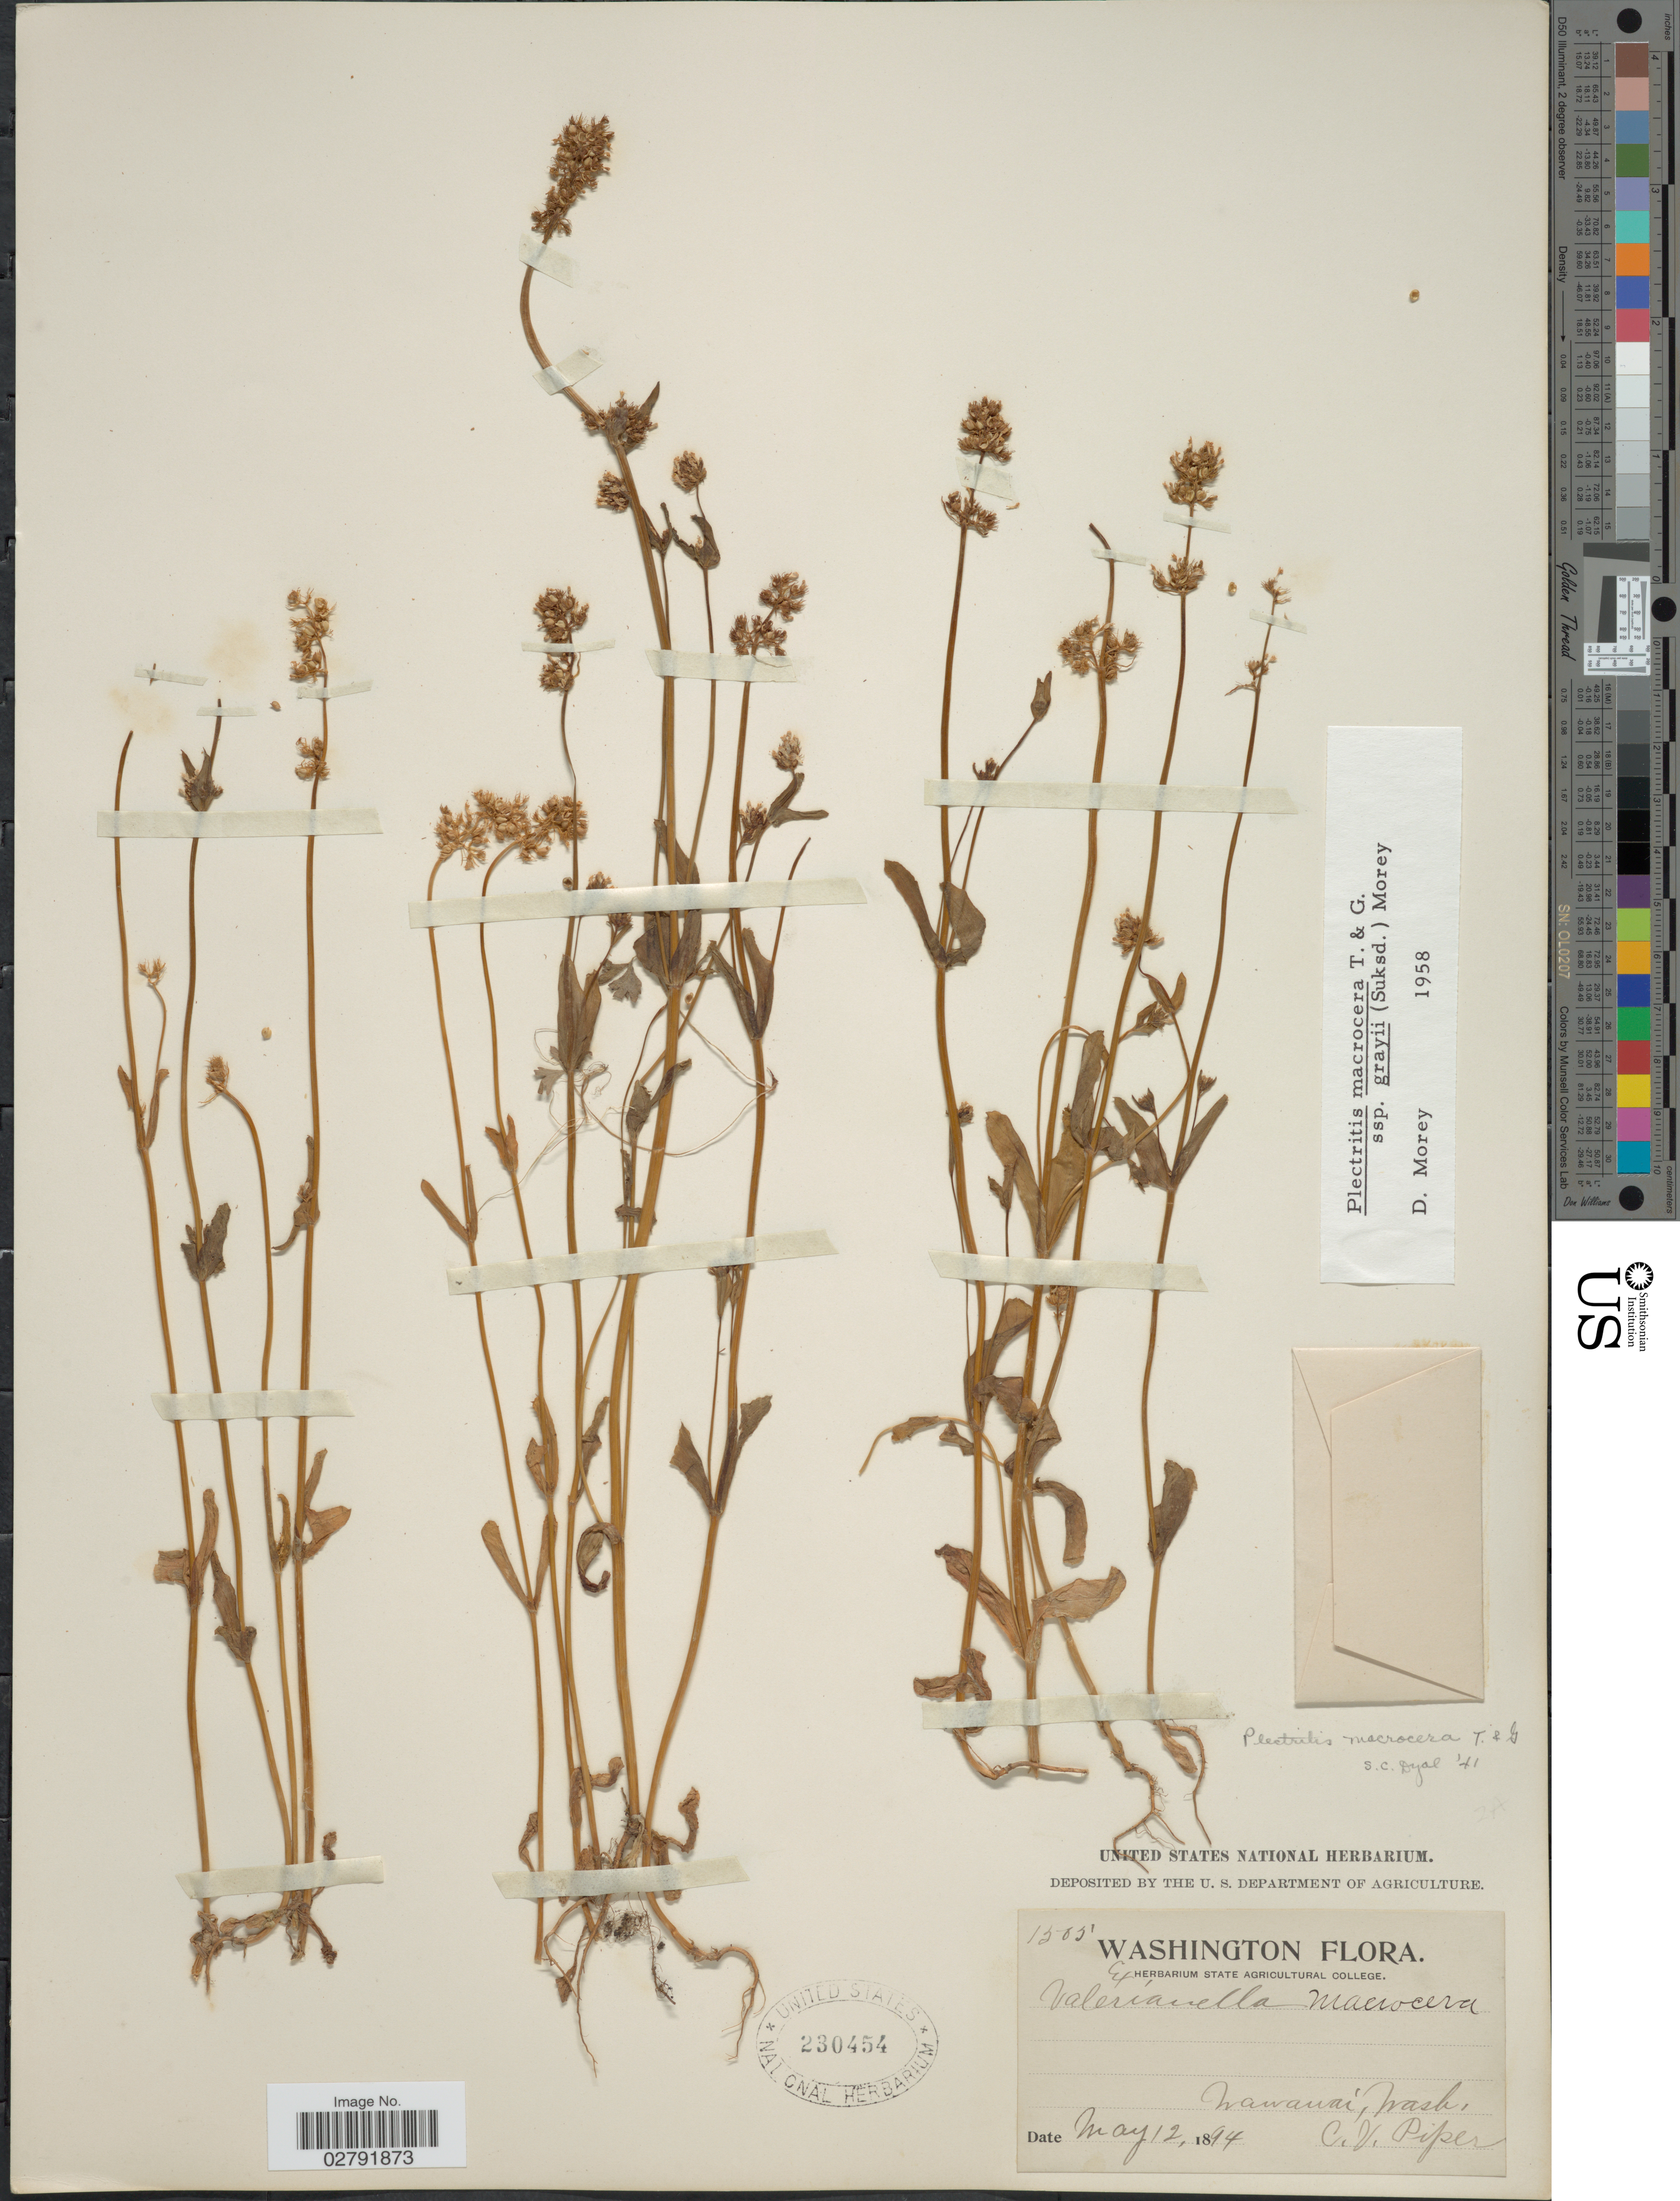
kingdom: Plantae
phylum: Tracheophyta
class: Magnoliopsida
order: Dipsacales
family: Caprifoliaceae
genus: Plectritis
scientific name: Plectritis macrocera subsp. grayi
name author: (Suksd.) Morey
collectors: C. V. Piper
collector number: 1505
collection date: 1894-05-12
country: United States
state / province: Washington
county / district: Whitman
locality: Wawawai.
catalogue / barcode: US 230454